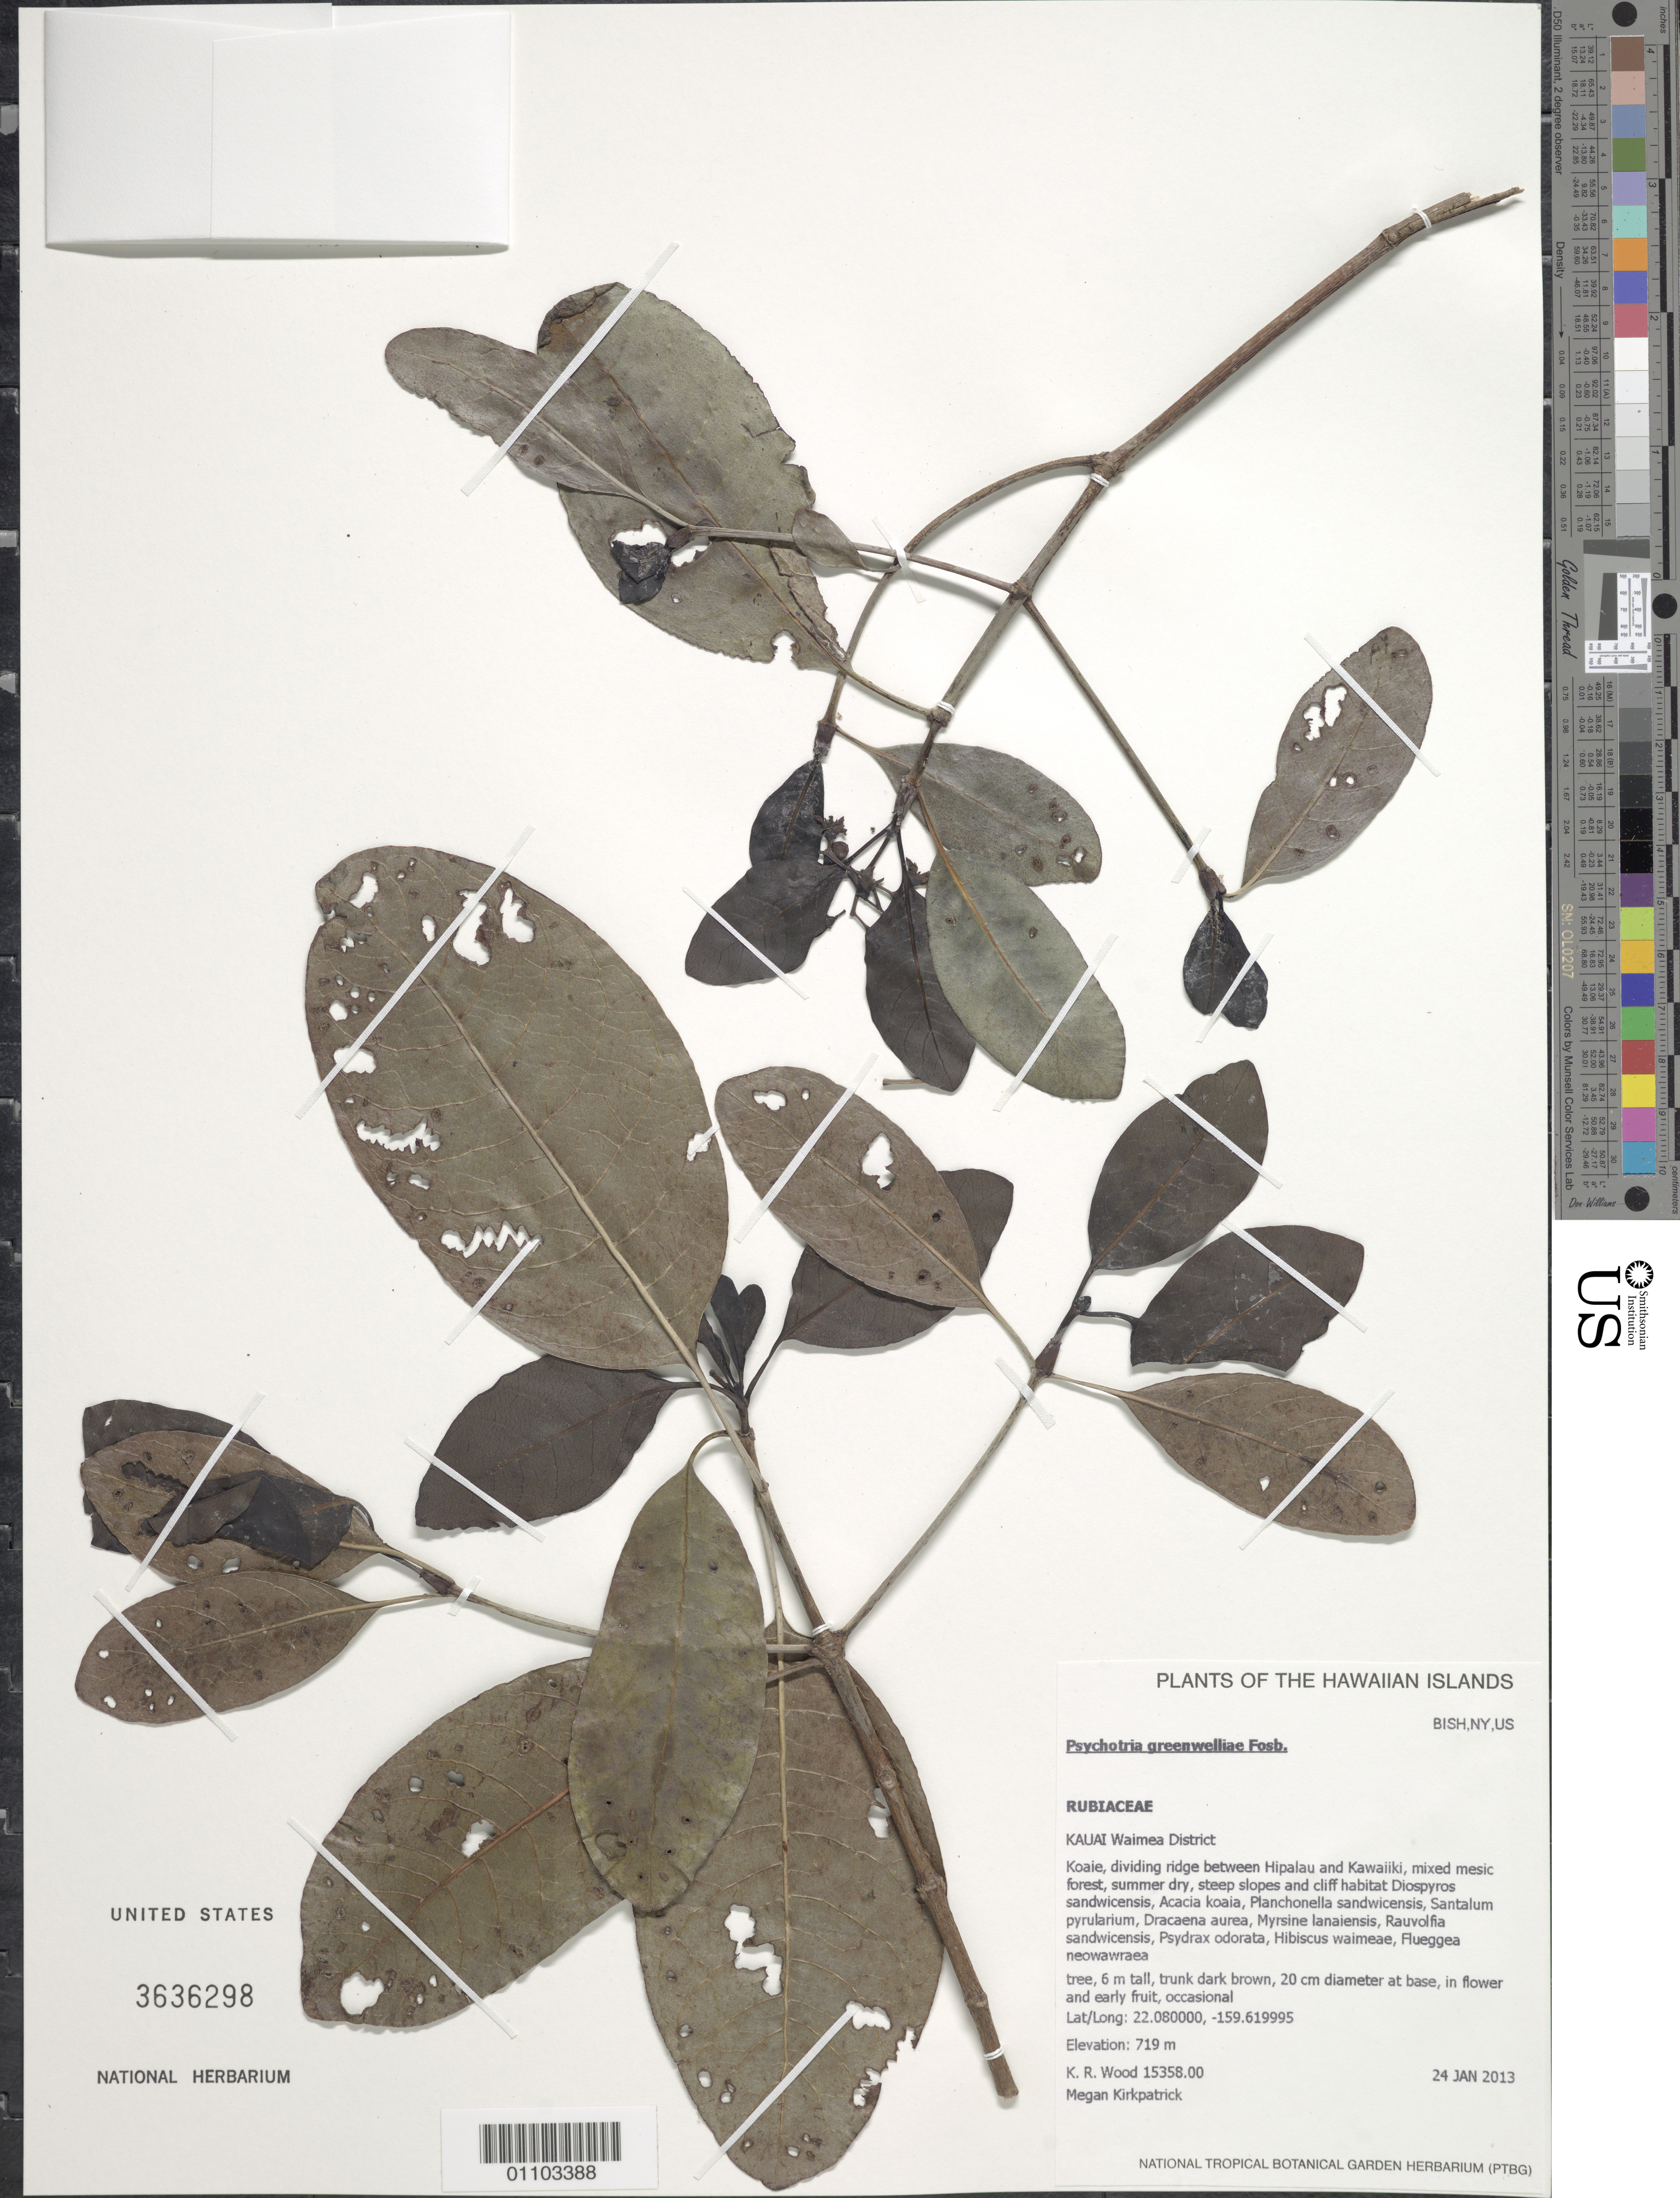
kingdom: Plantae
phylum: Tracheophyta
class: Magnoliopsida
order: Gentianales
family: Rubiaceae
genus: Psychotria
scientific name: Psychotria greenwelliae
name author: Fosberg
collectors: K. R. Wood & M. Kirkpatrick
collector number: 15358.00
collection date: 2013-01-24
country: United States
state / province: Hawaii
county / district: Kauai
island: Kaua'i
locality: Waimea District, Koaie, dividing ridge between Hipalau and Kawaiiki.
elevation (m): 719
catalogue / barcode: US 3636298